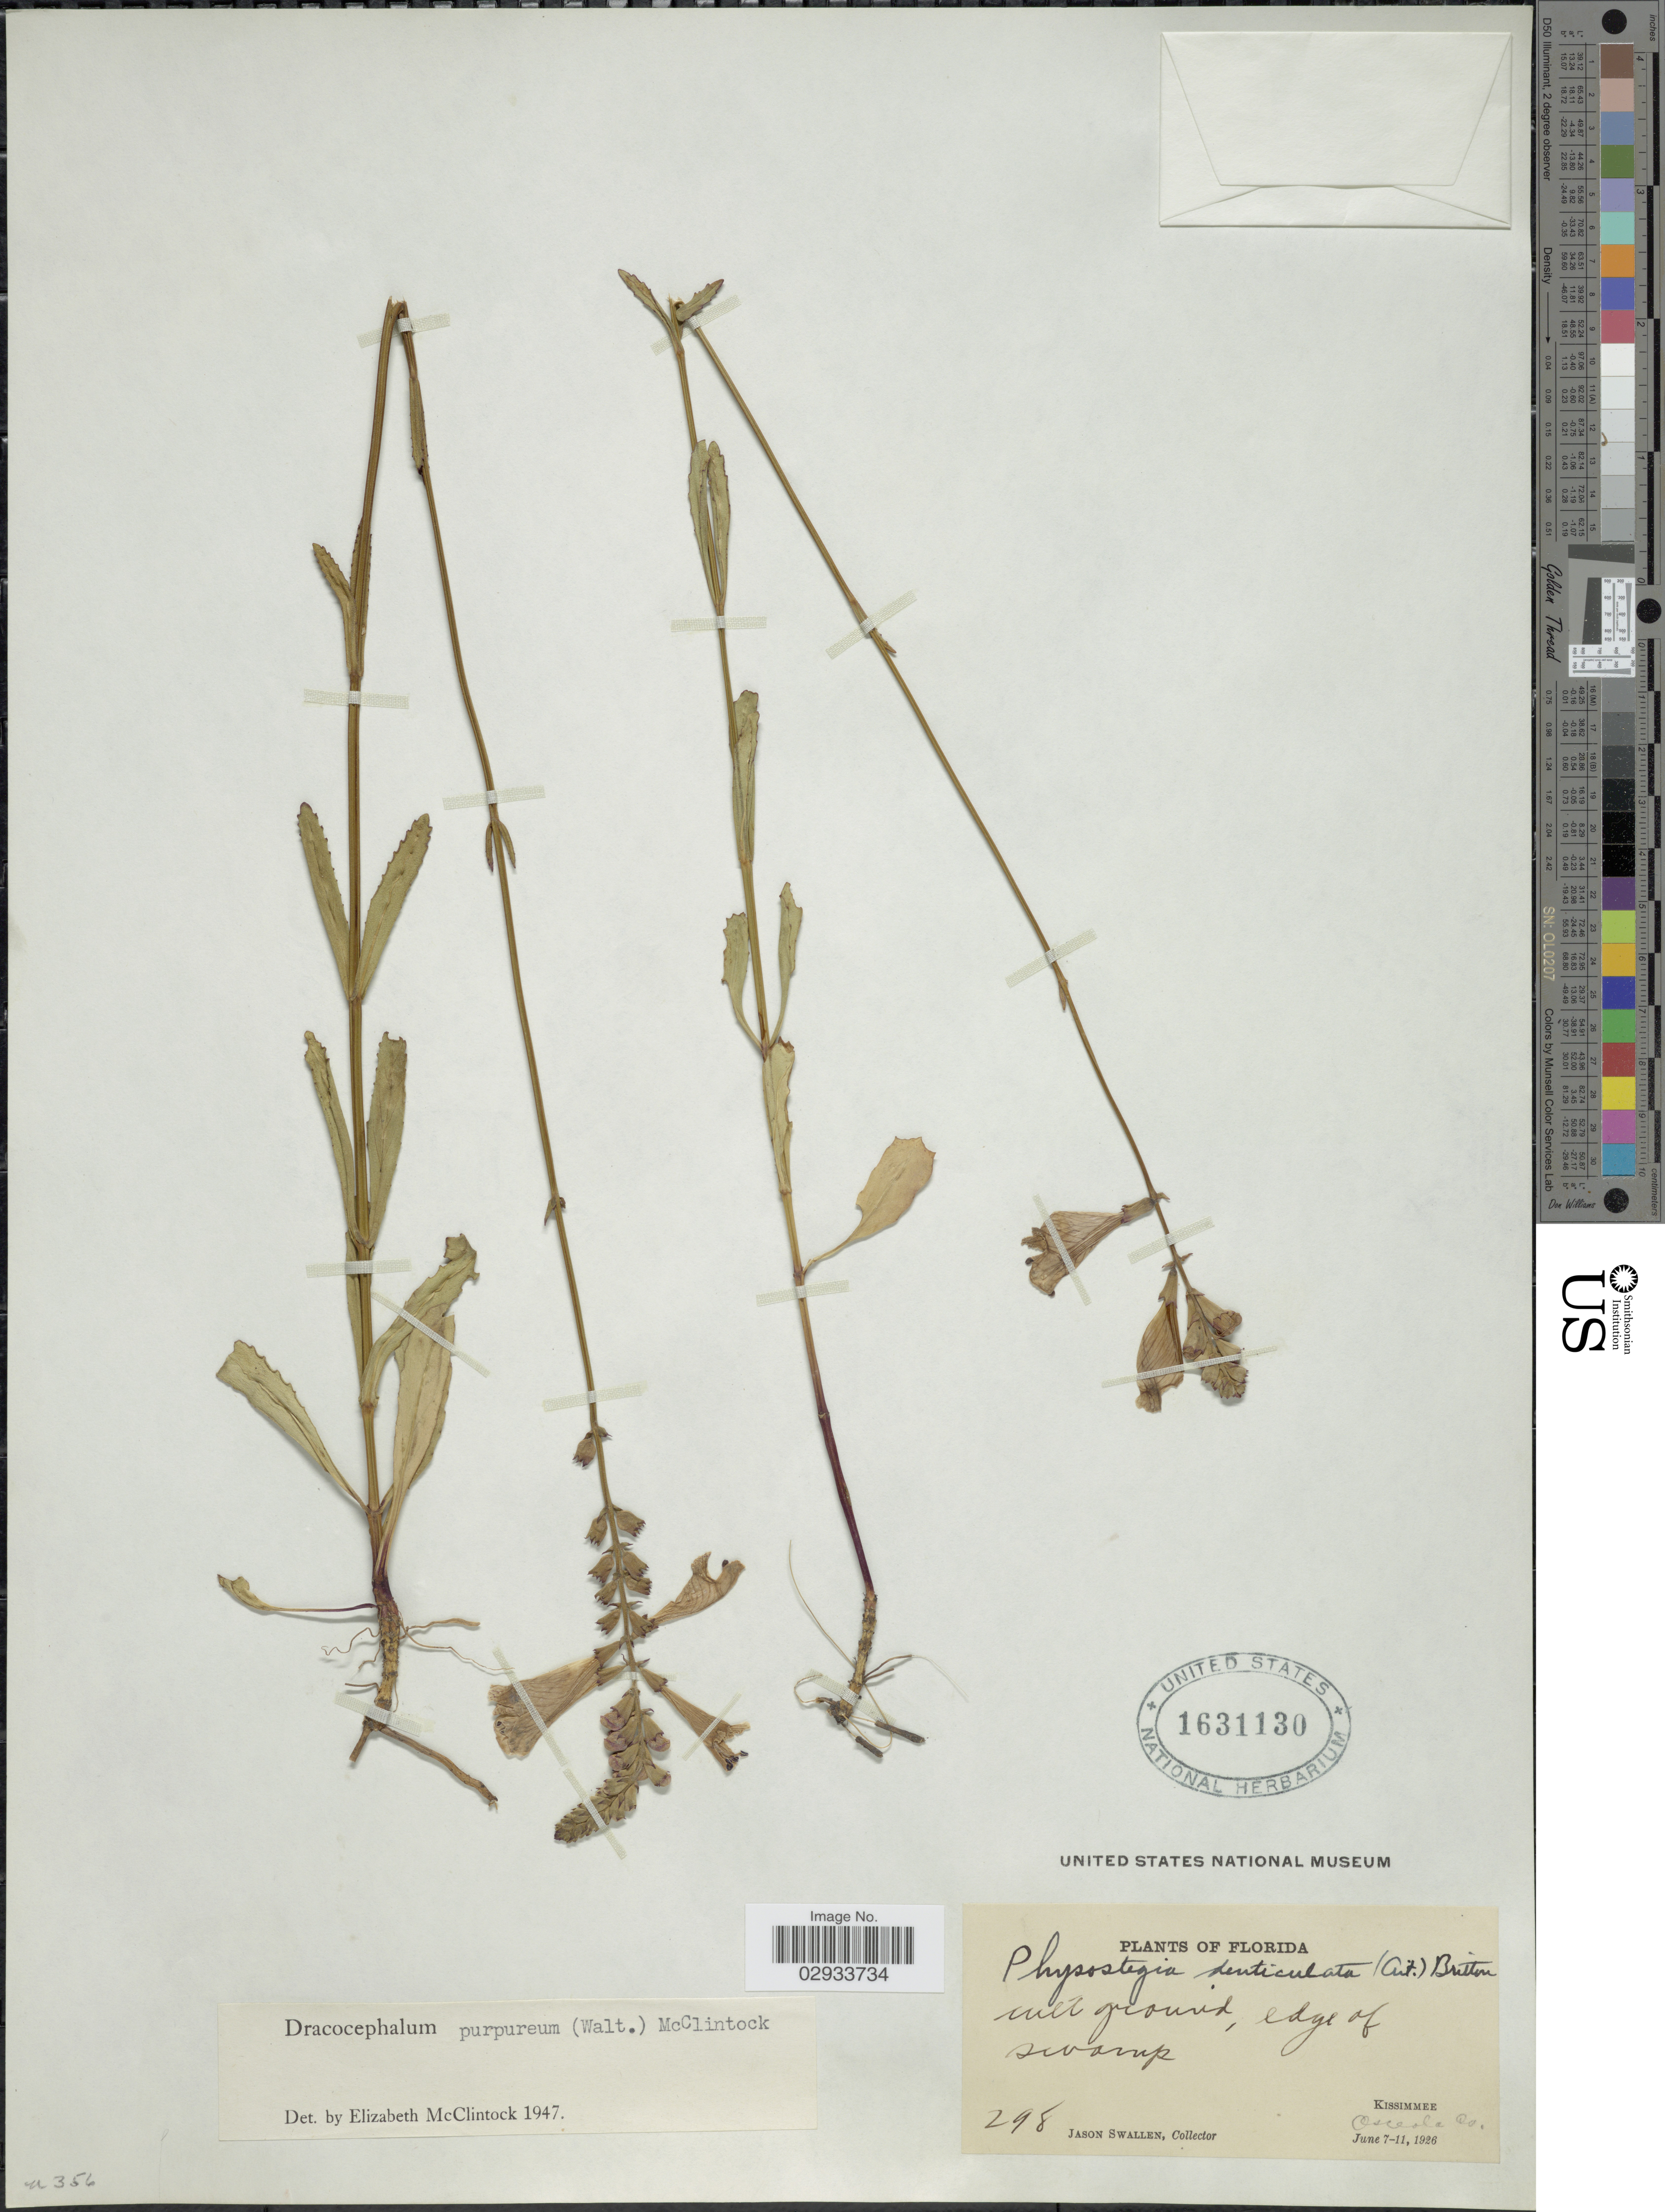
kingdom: Plantae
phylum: Tracheophyta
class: Magnoliopsida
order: Lamiales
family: Lamiaceae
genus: Physostegia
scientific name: Physostegia denticulata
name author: (Aiton) Britton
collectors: J. R. Swallen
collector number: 298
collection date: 1926-06-07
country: United States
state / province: Florida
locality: Wet ground, edge of swamp, Kissimmee, Osceola Co.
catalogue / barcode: US 1631130